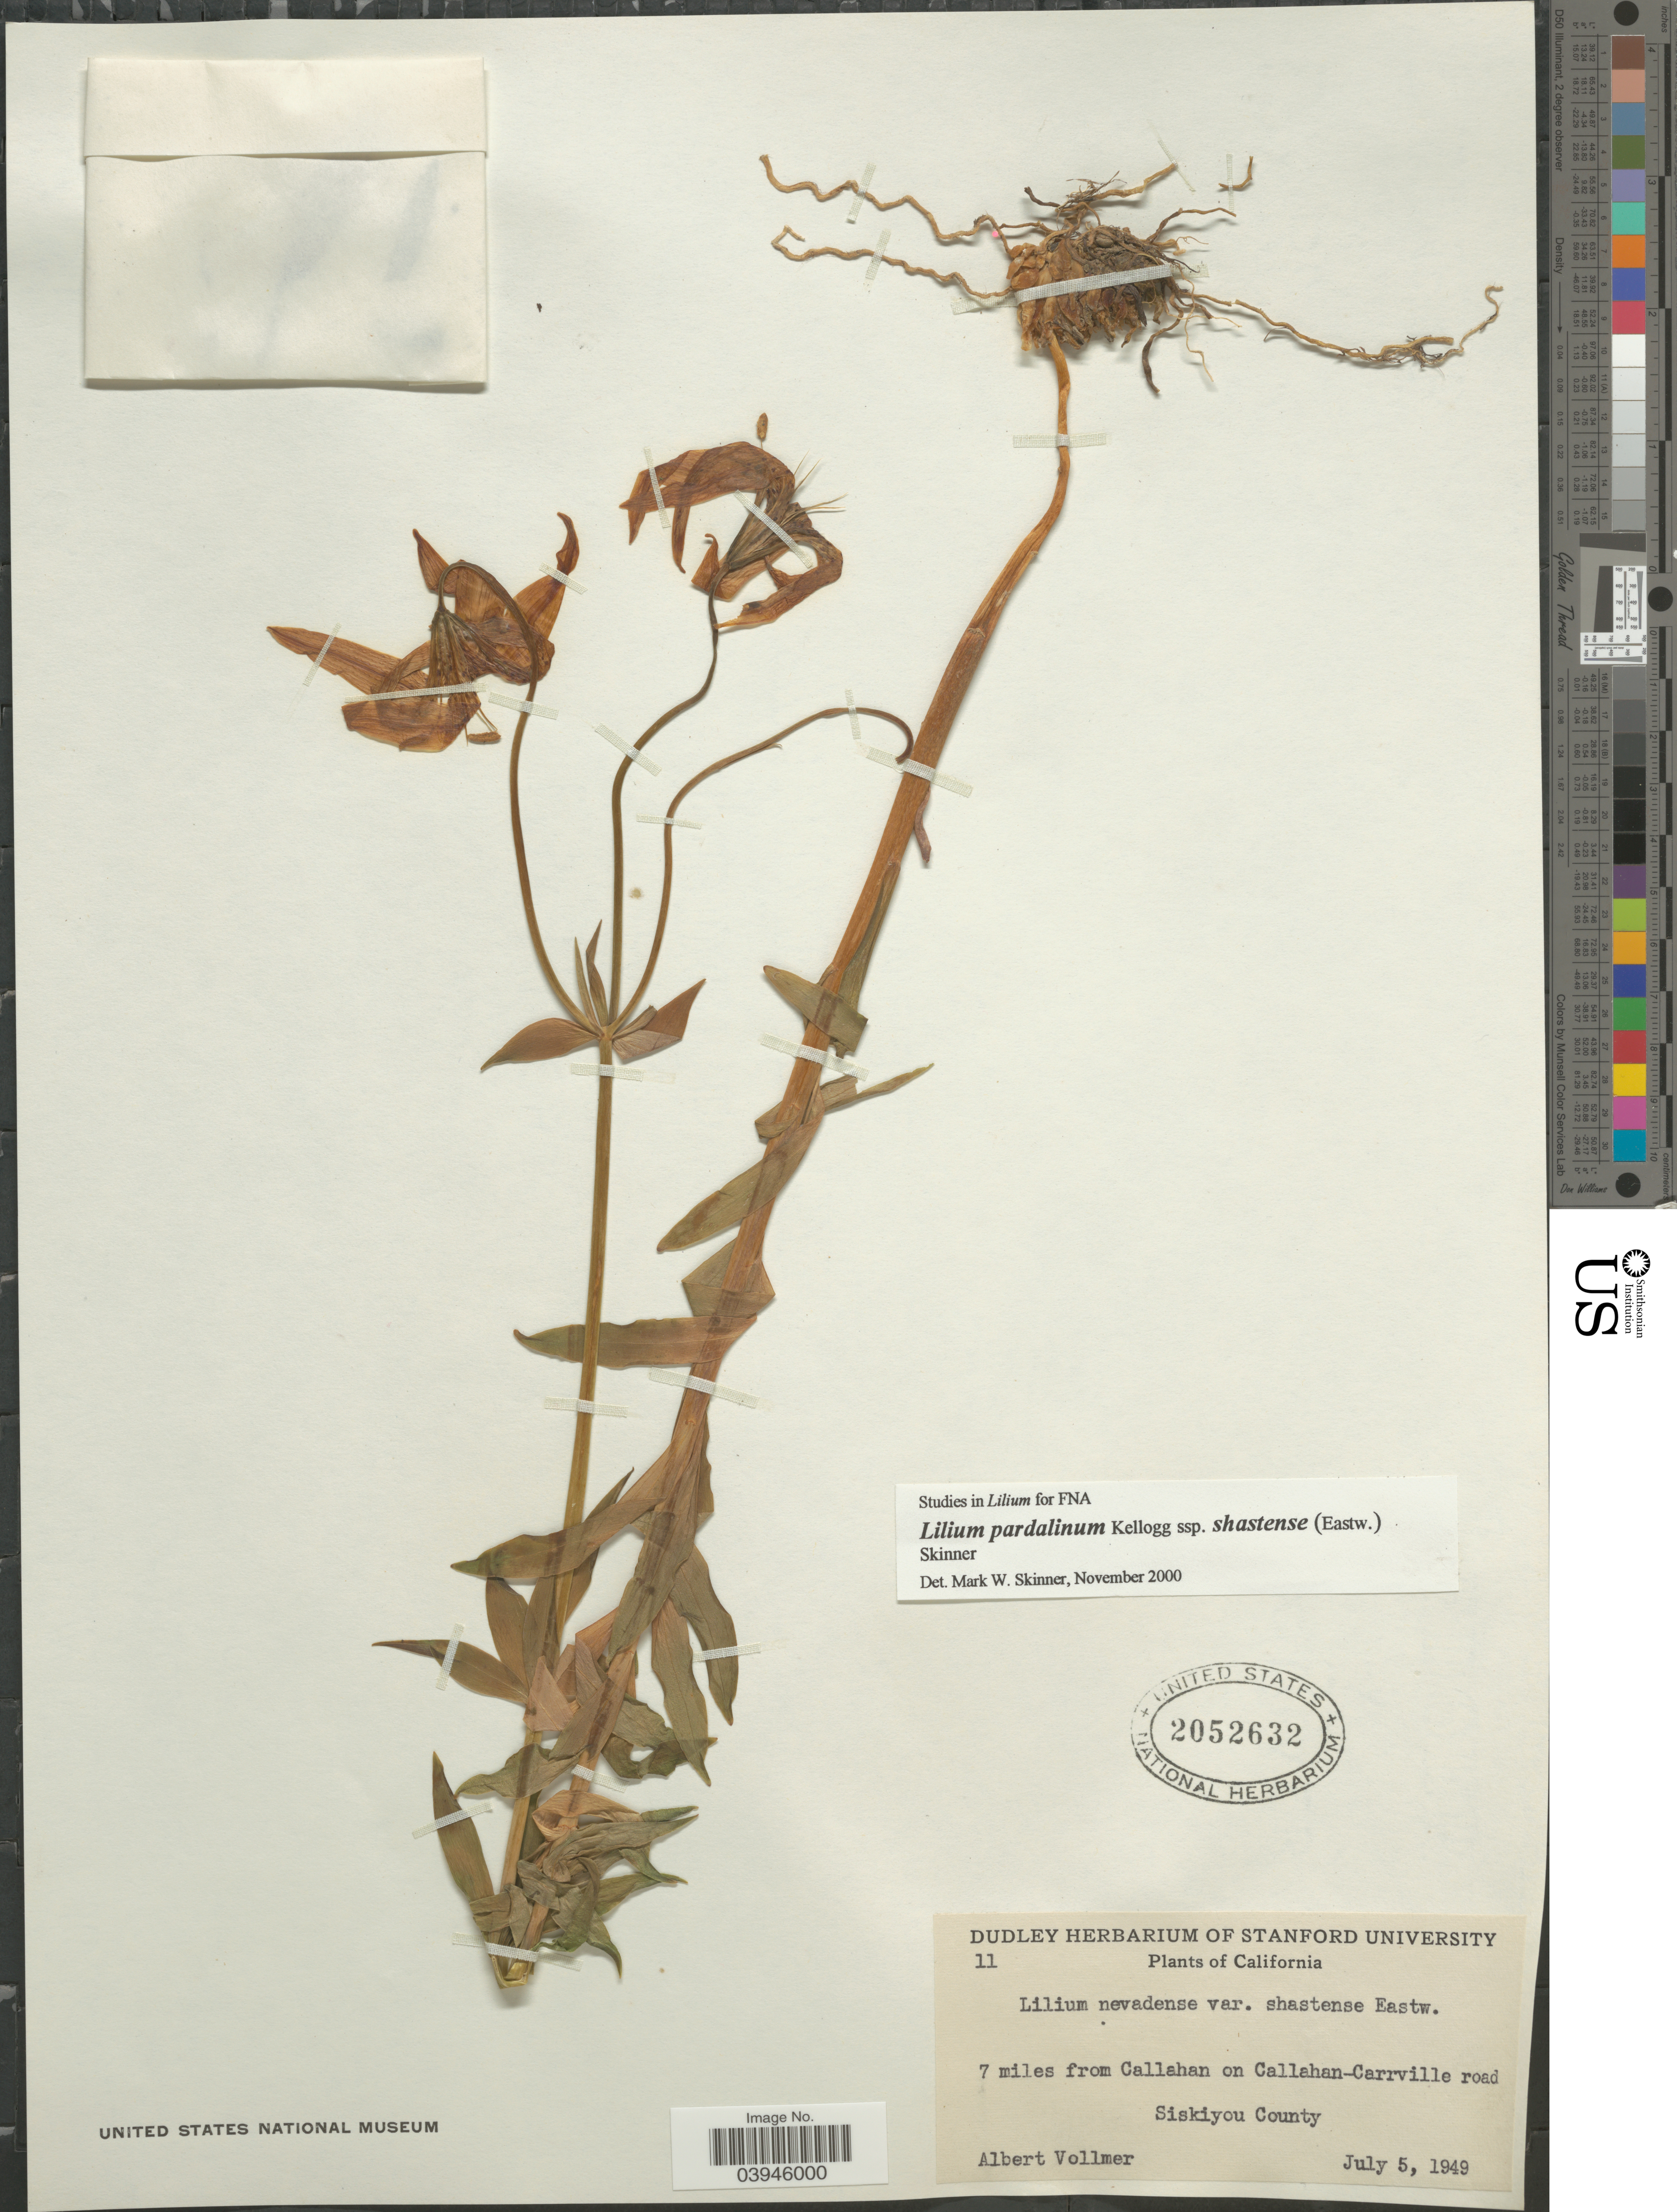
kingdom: Plantae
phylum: Tracheophyta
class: Liliopsida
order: Liliales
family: Liliaceae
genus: Lilium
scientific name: Lilium nevadense var. shastense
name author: Eastw.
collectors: A. Vollmer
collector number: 11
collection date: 1949-07-05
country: United States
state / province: California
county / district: Siskiyou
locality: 7 miles from Callahan on Callahan-Carrville road. Siskiyou County.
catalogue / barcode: US 2052632